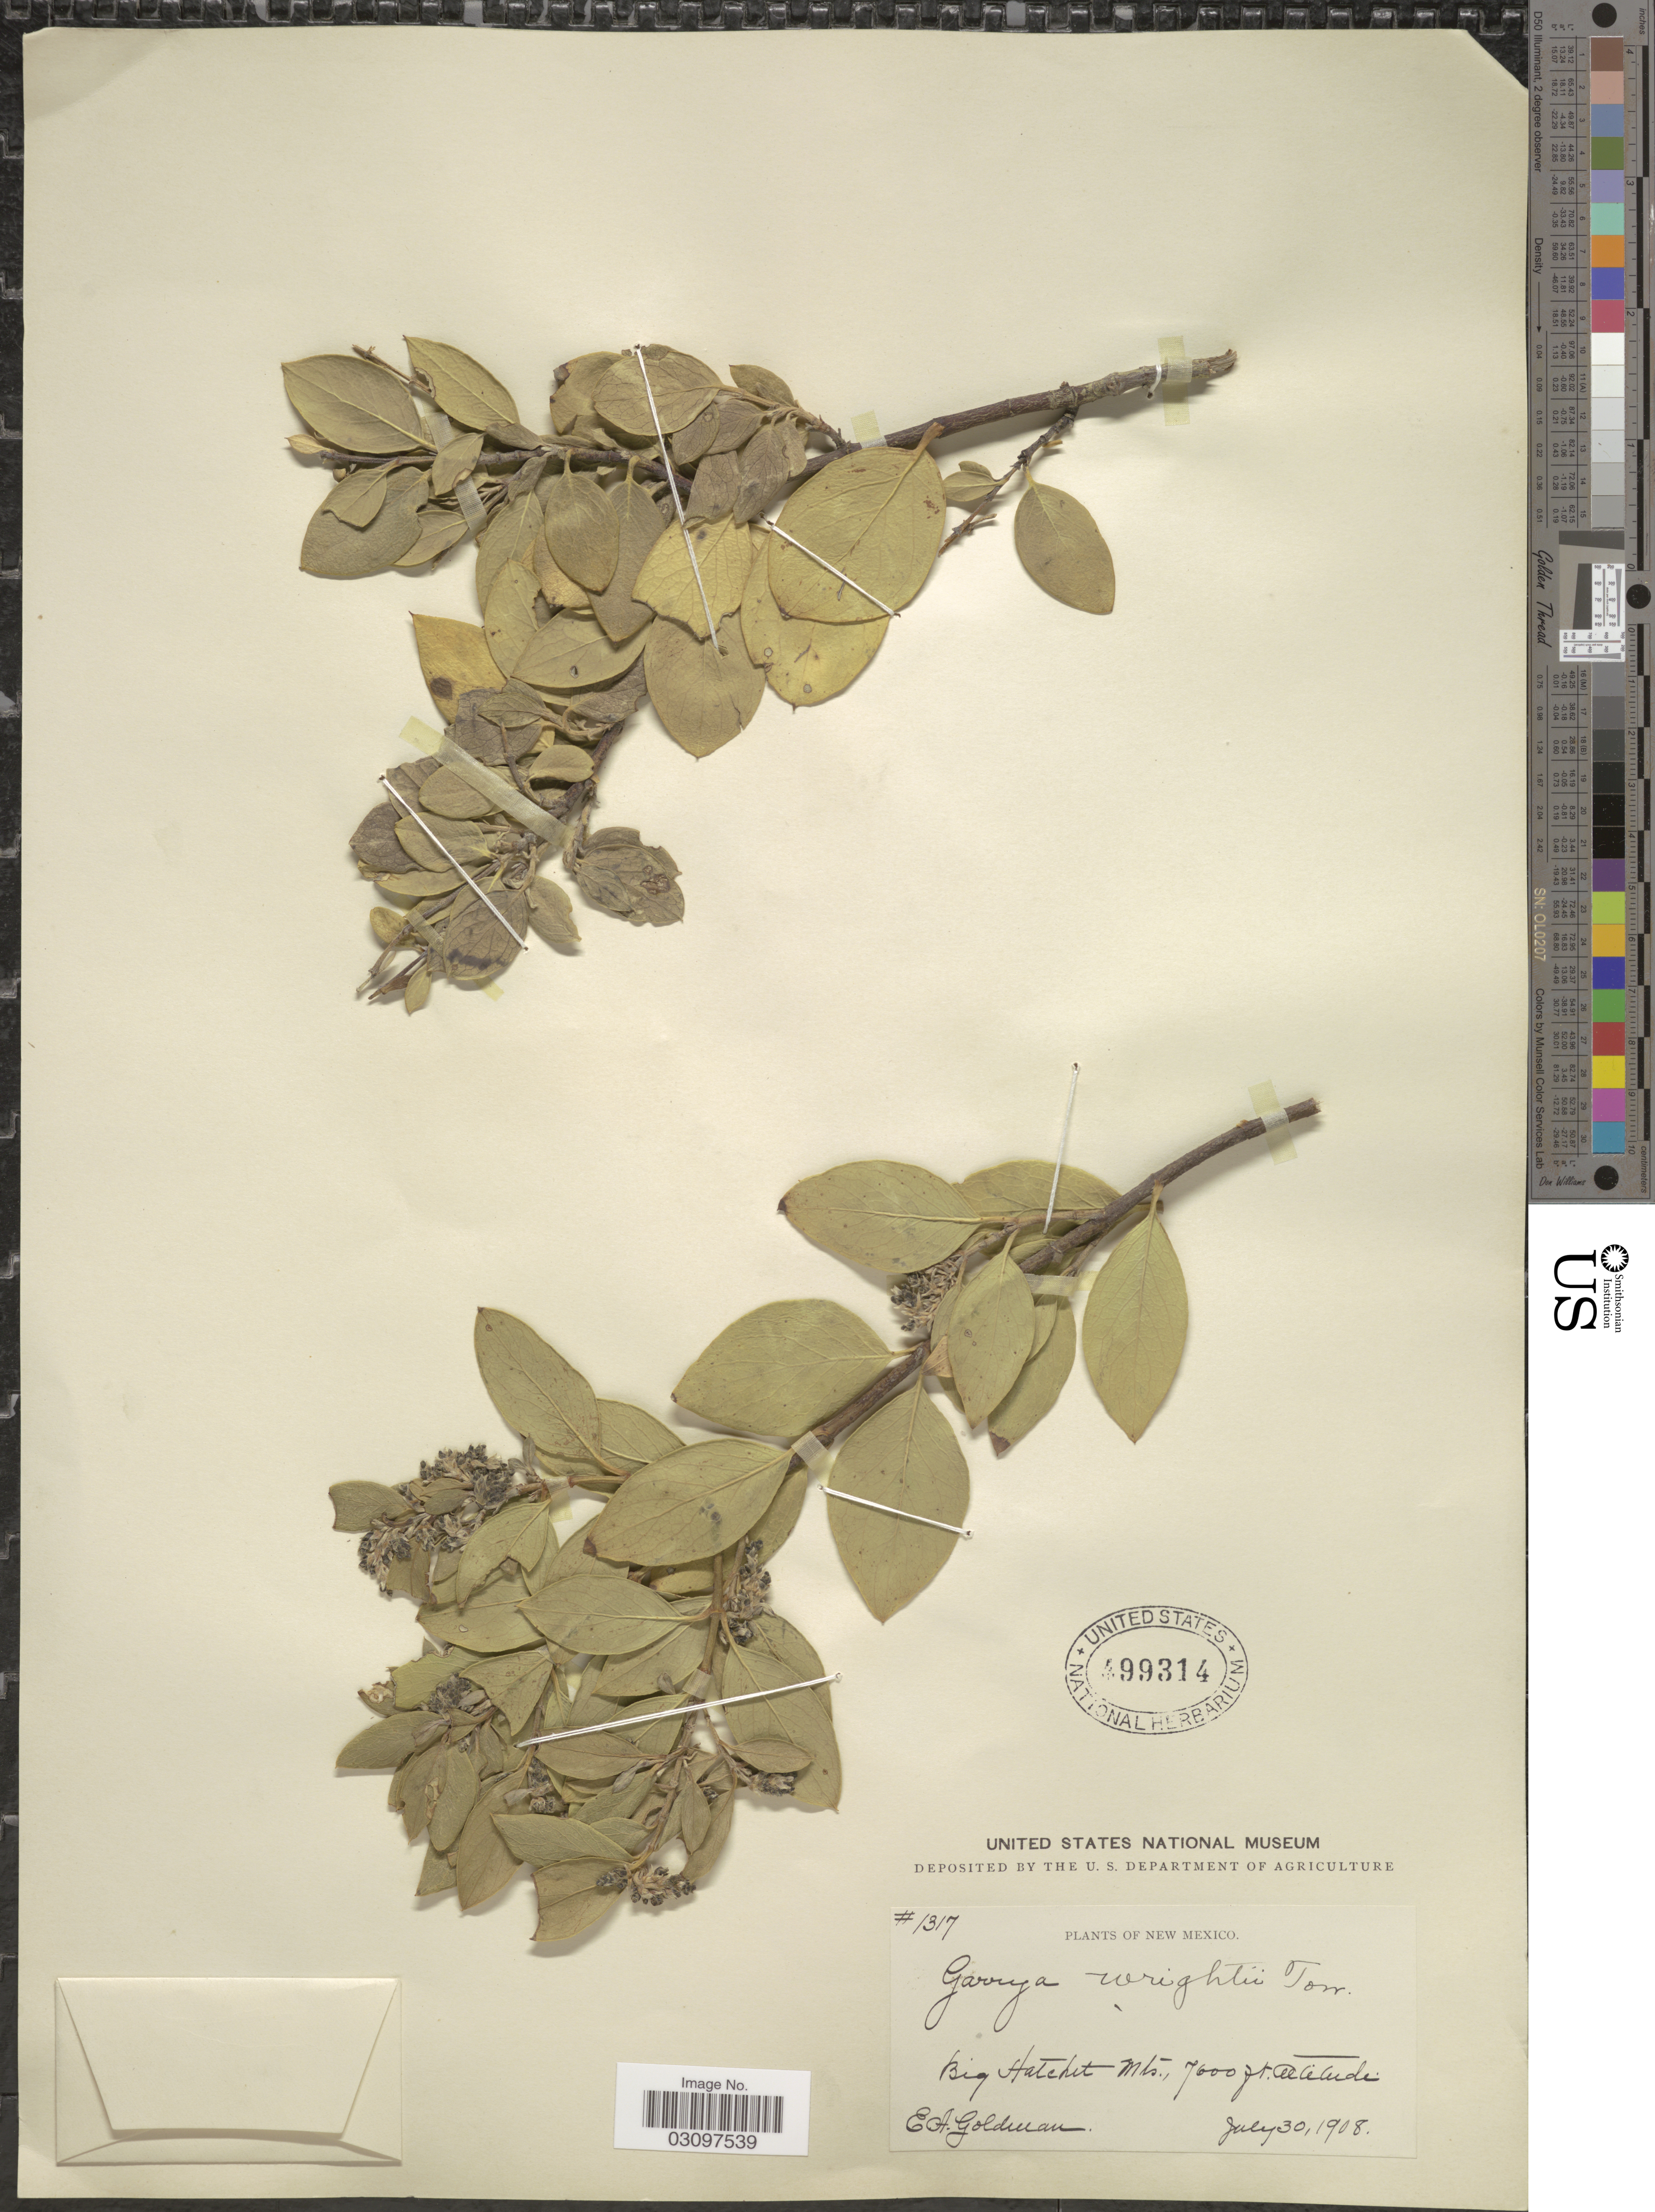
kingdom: Plantae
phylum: Tracheophyta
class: Magnoliopsida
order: Garryales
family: Garryaceae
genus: Garrya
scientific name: Garrya wrightii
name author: Torr.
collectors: E. A. Goldman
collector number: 1317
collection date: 1908-07-30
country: United States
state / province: New Mexico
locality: Big Hatchet Mts.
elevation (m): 2316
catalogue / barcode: US 499314